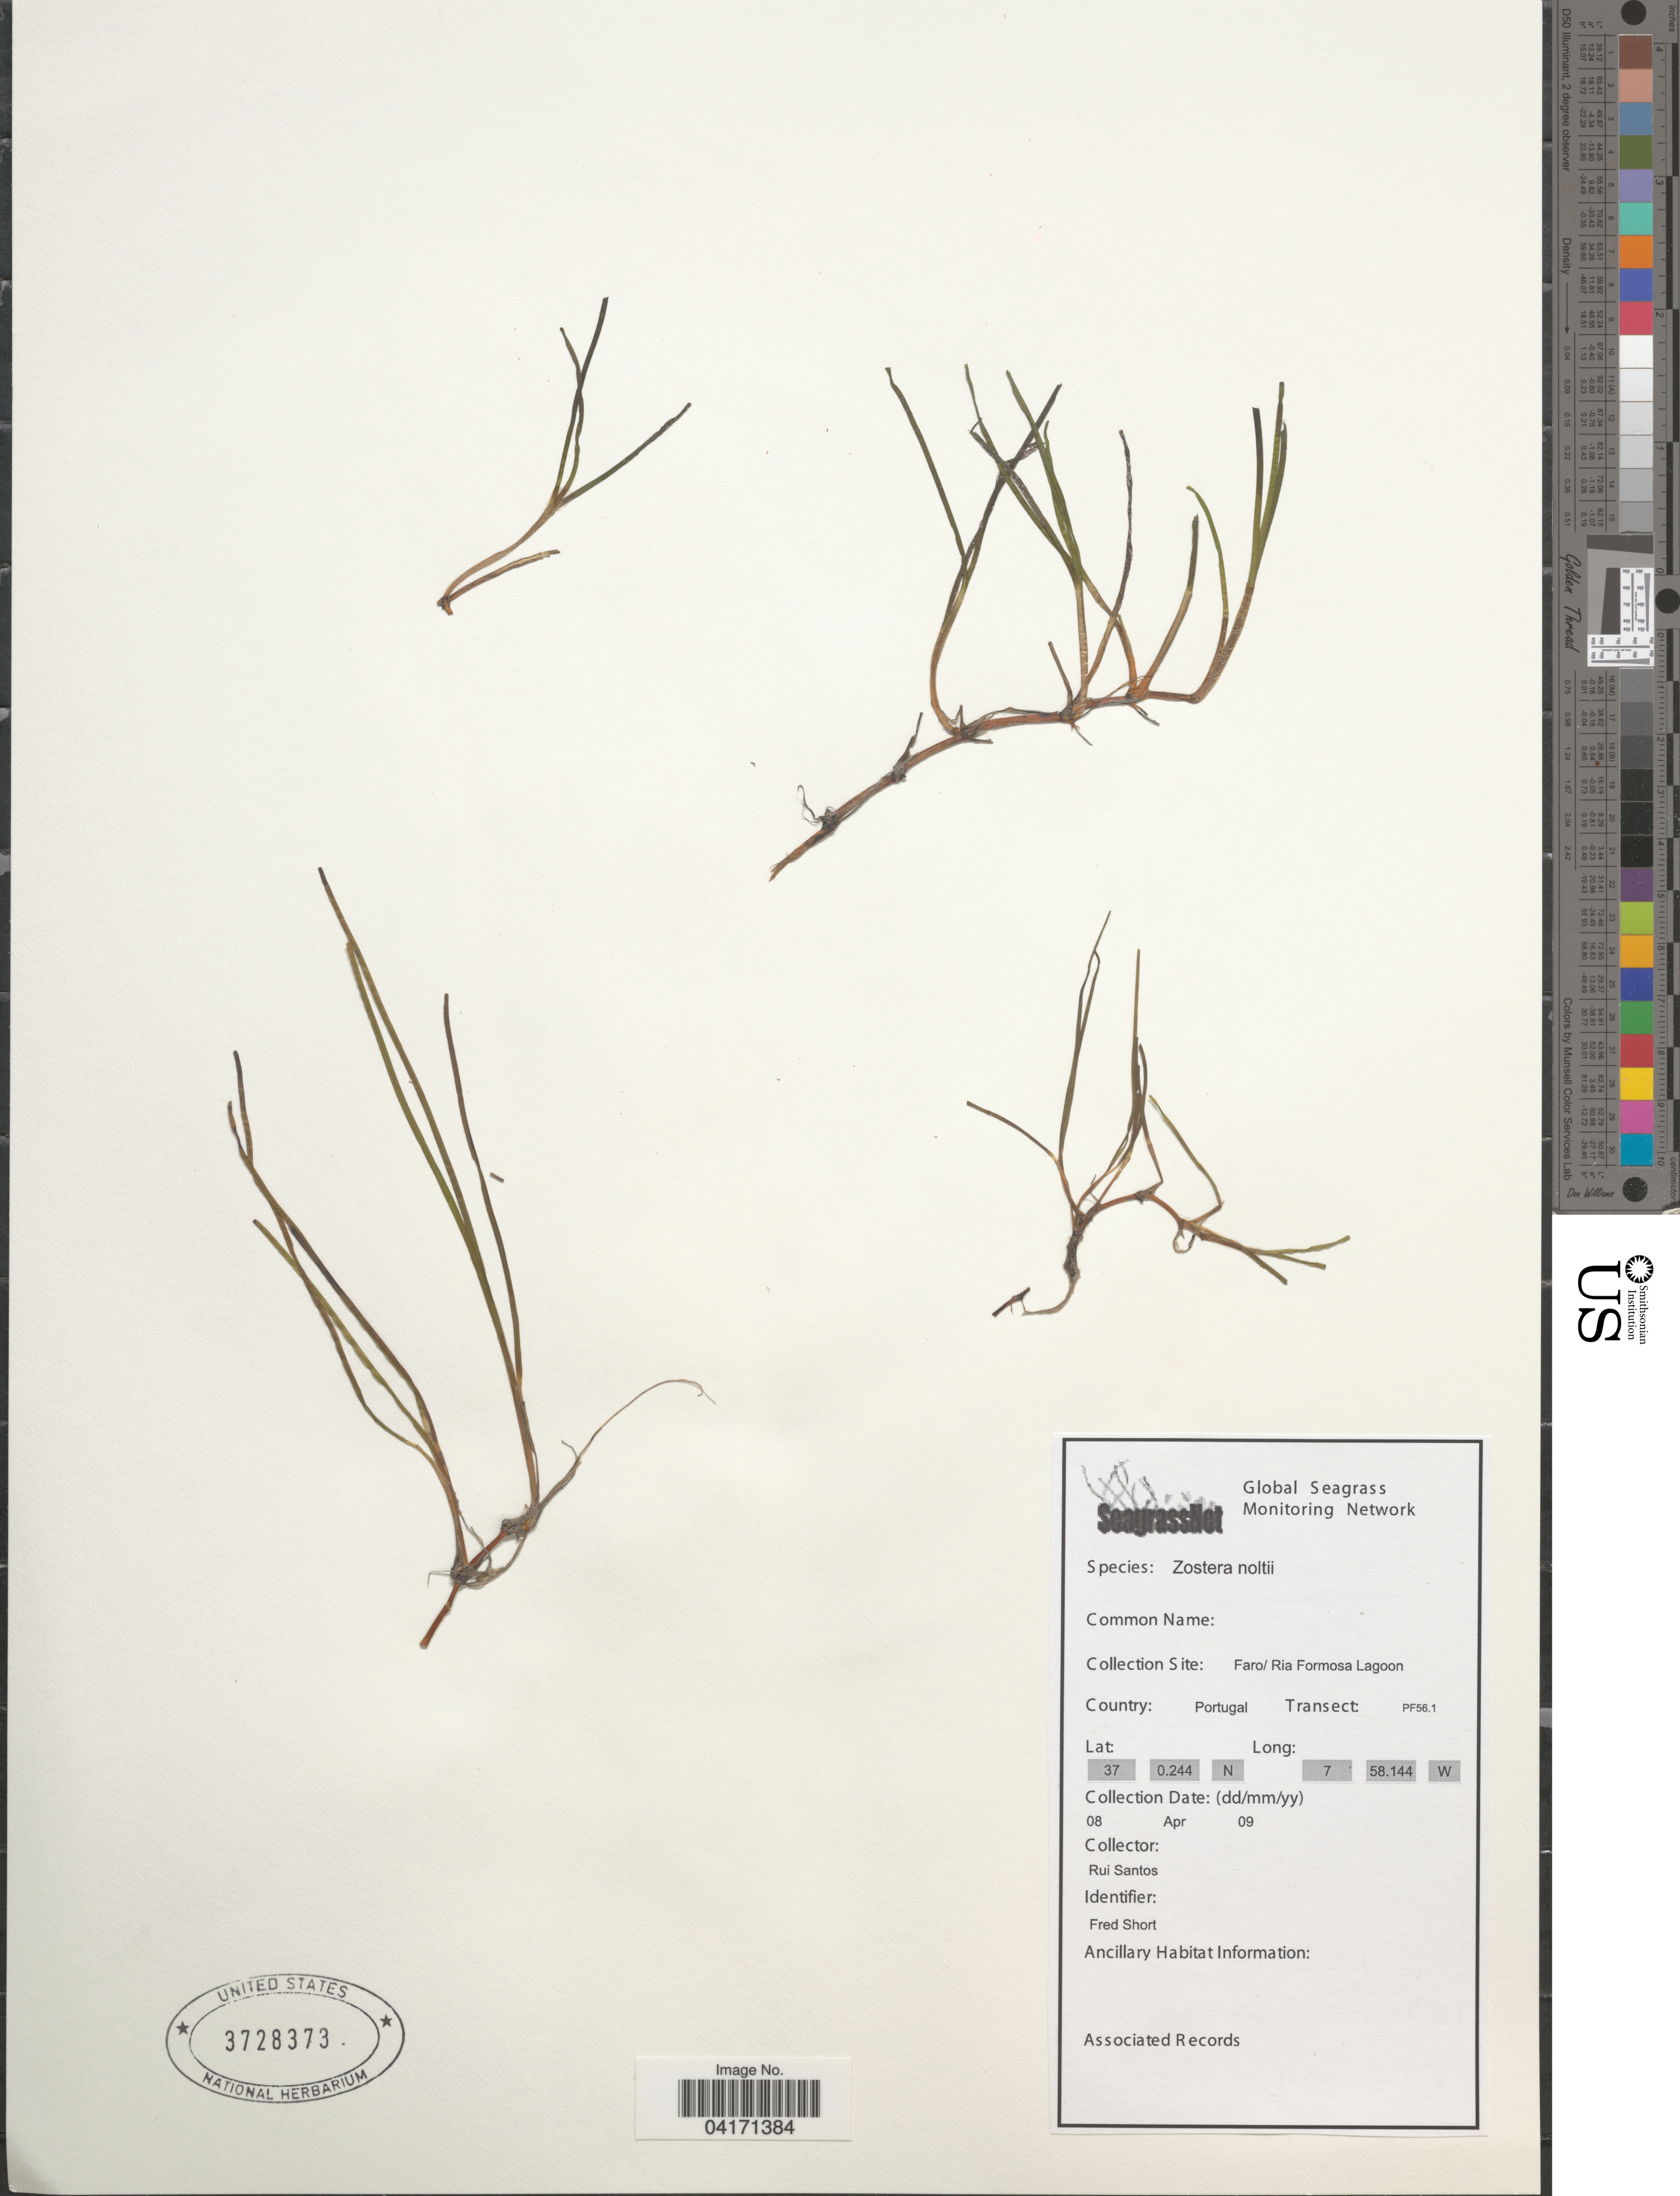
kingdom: Plantae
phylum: Tracheophyta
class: Liliopsida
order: Alismatales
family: Zosteraceae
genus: Zostera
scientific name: Zostera noltii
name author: Hornem.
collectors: R. Santos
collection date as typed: Transcribed d/m/y: 8/4/9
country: Portugal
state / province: Faro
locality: Ria Formosa Lagoon. Transect: PF56.1.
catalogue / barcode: US 3728373